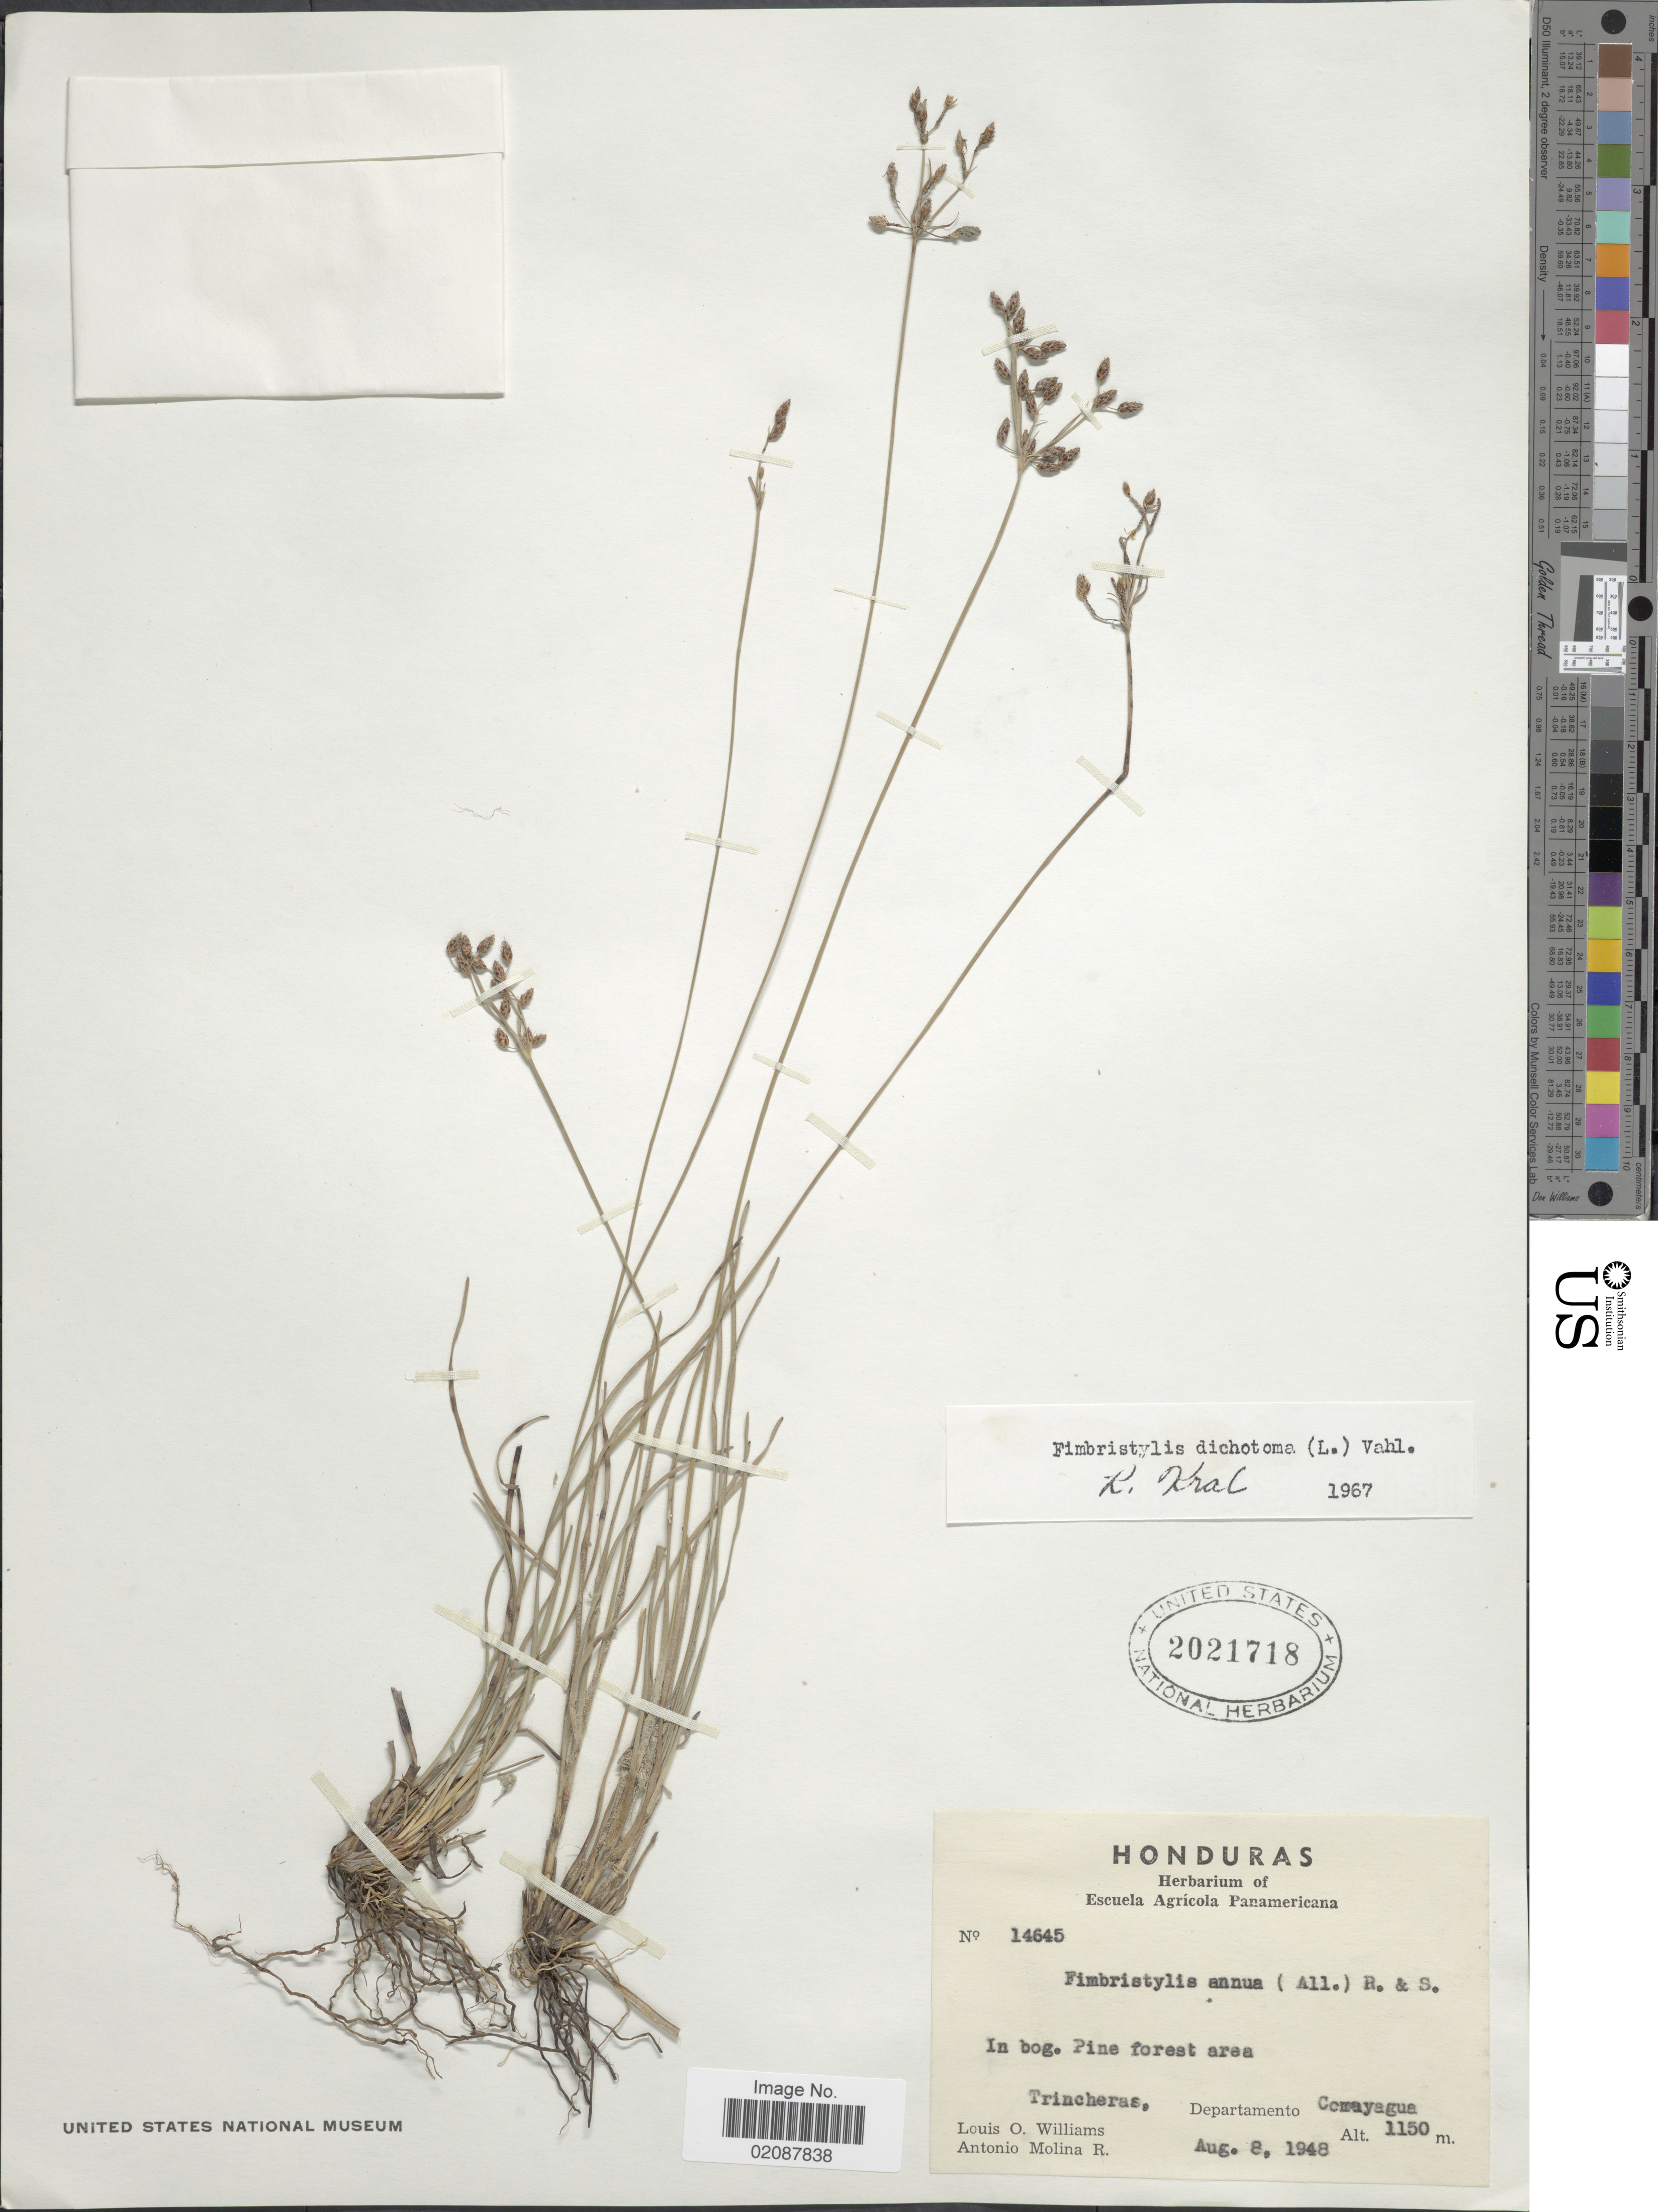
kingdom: Plantae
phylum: Tracheophyta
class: Liliopsida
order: Poales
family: Cyperaceae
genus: Fimbristylis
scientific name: Fimbristylis dichotoma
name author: (L.) Vahl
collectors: L. O. Williams & A. Molina R.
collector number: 14645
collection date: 1948-08-08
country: Honduras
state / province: Comayagua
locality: Trincheras, Departamento Comayagua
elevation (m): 1150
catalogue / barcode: US 2021718